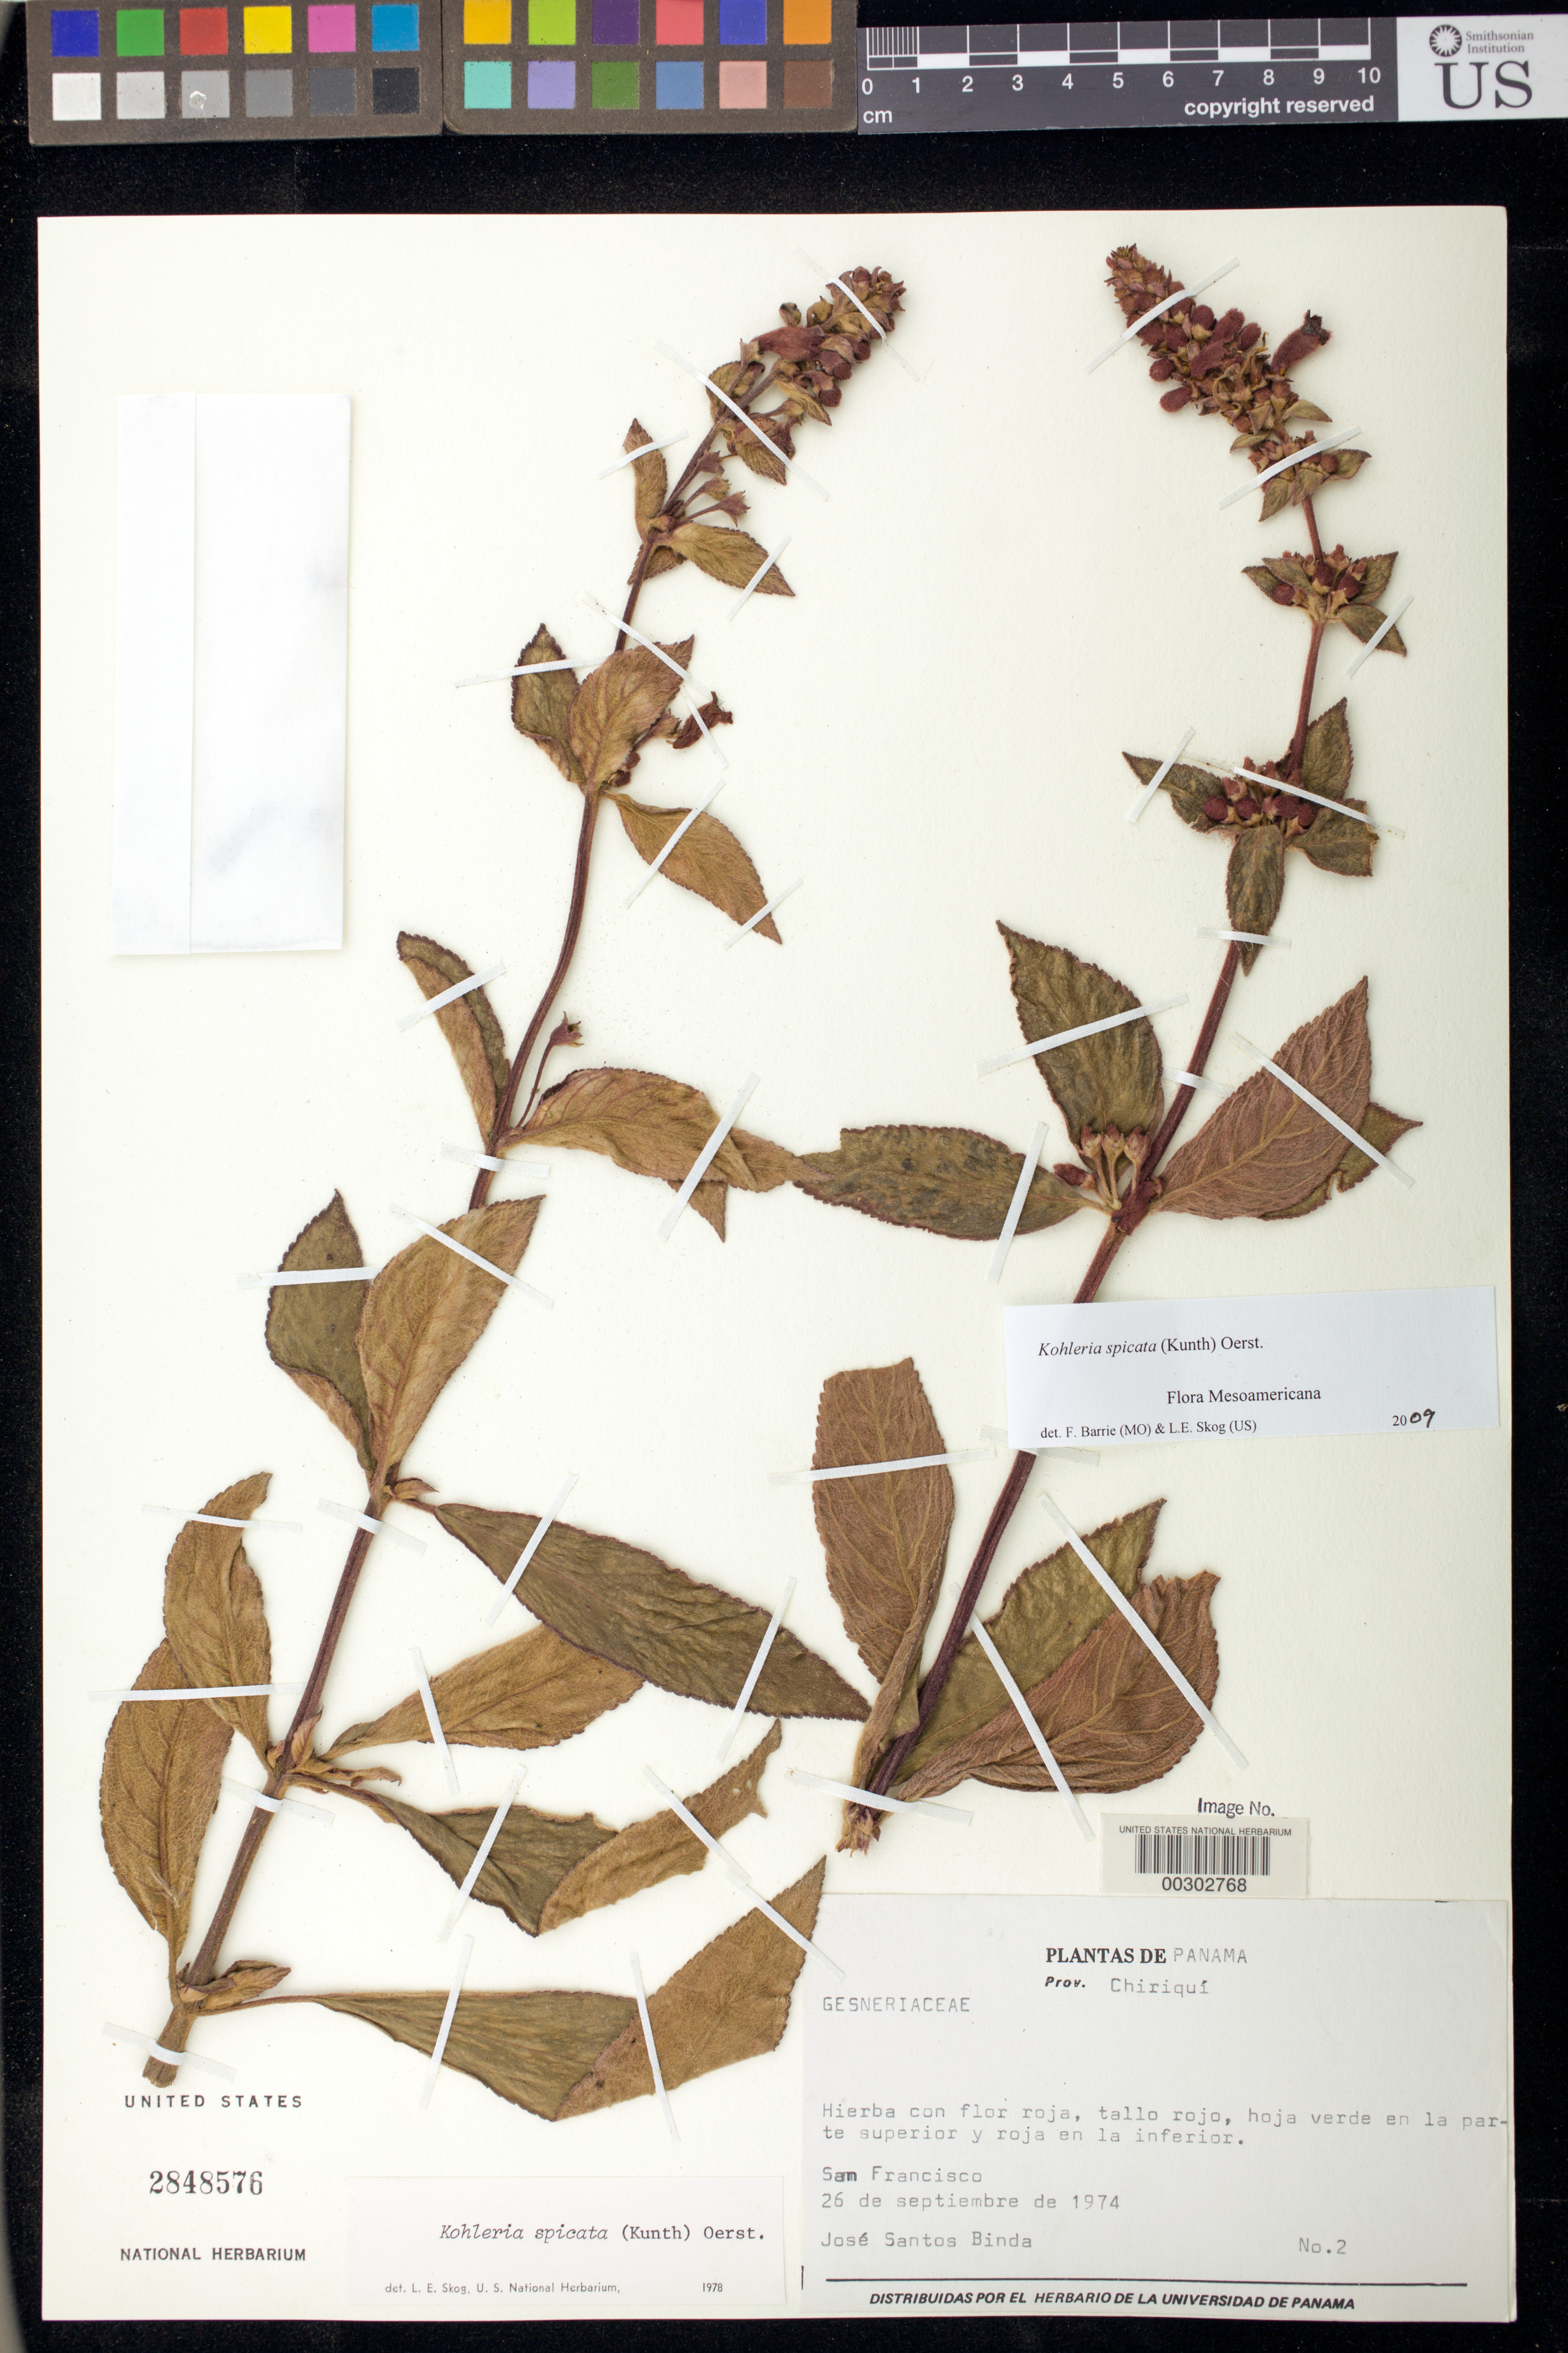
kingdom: Plantae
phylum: Tracheophyta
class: Magnoliopsida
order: Lamiales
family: Gesneriaceae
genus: Kohleria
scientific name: Kohleria spicata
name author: (Kunth) Oerst.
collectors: J. Santos Binda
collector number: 2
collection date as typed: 26 Sep 1974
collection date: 1974-09-26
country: Panama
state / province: Chiriquí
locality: San Francisco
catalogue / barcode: US 2848576